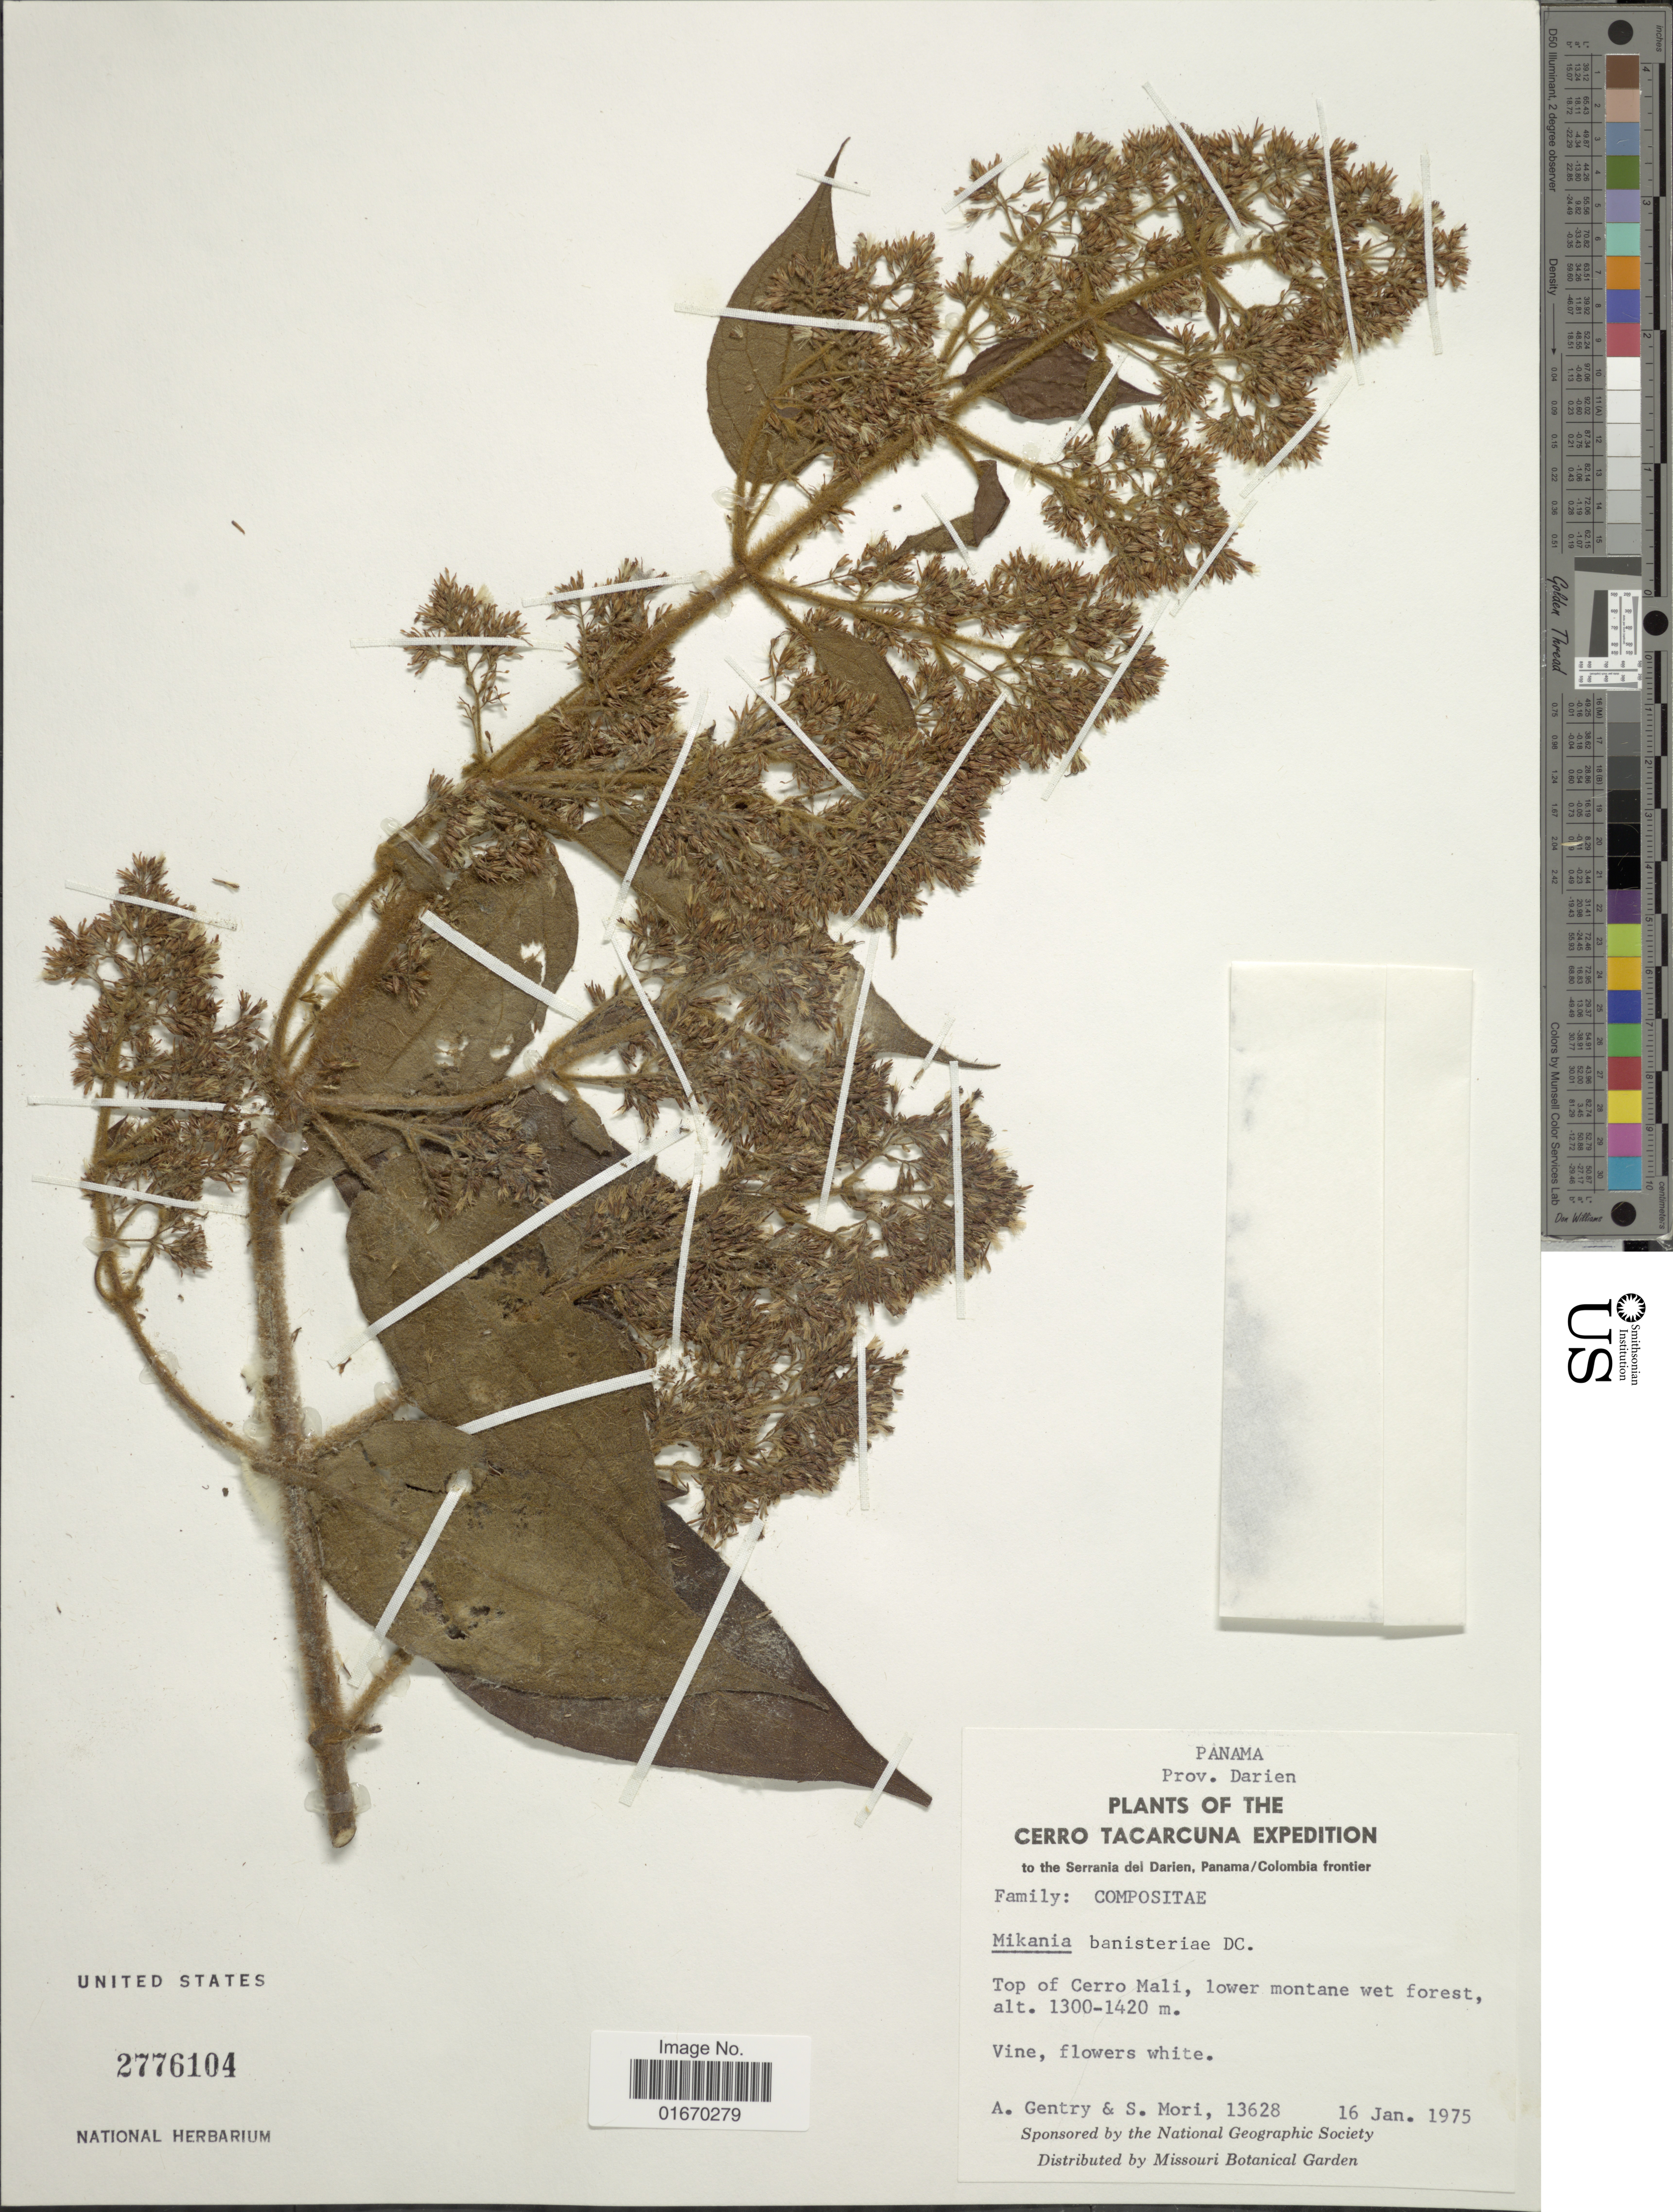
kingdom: Plantae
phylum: Tracheophyta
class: Magnoliopsida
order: Asterales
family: Asteraceae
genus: Mikania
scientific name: Mikania banisteriae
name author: DC.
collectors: A. H. Gentry & S. Mori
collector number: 13628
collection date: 1975-01-16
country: Panama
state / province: Darién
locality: Cerro Tacarcuna, Top of Cerro Mali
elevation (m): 1300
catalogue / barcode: US 2776104